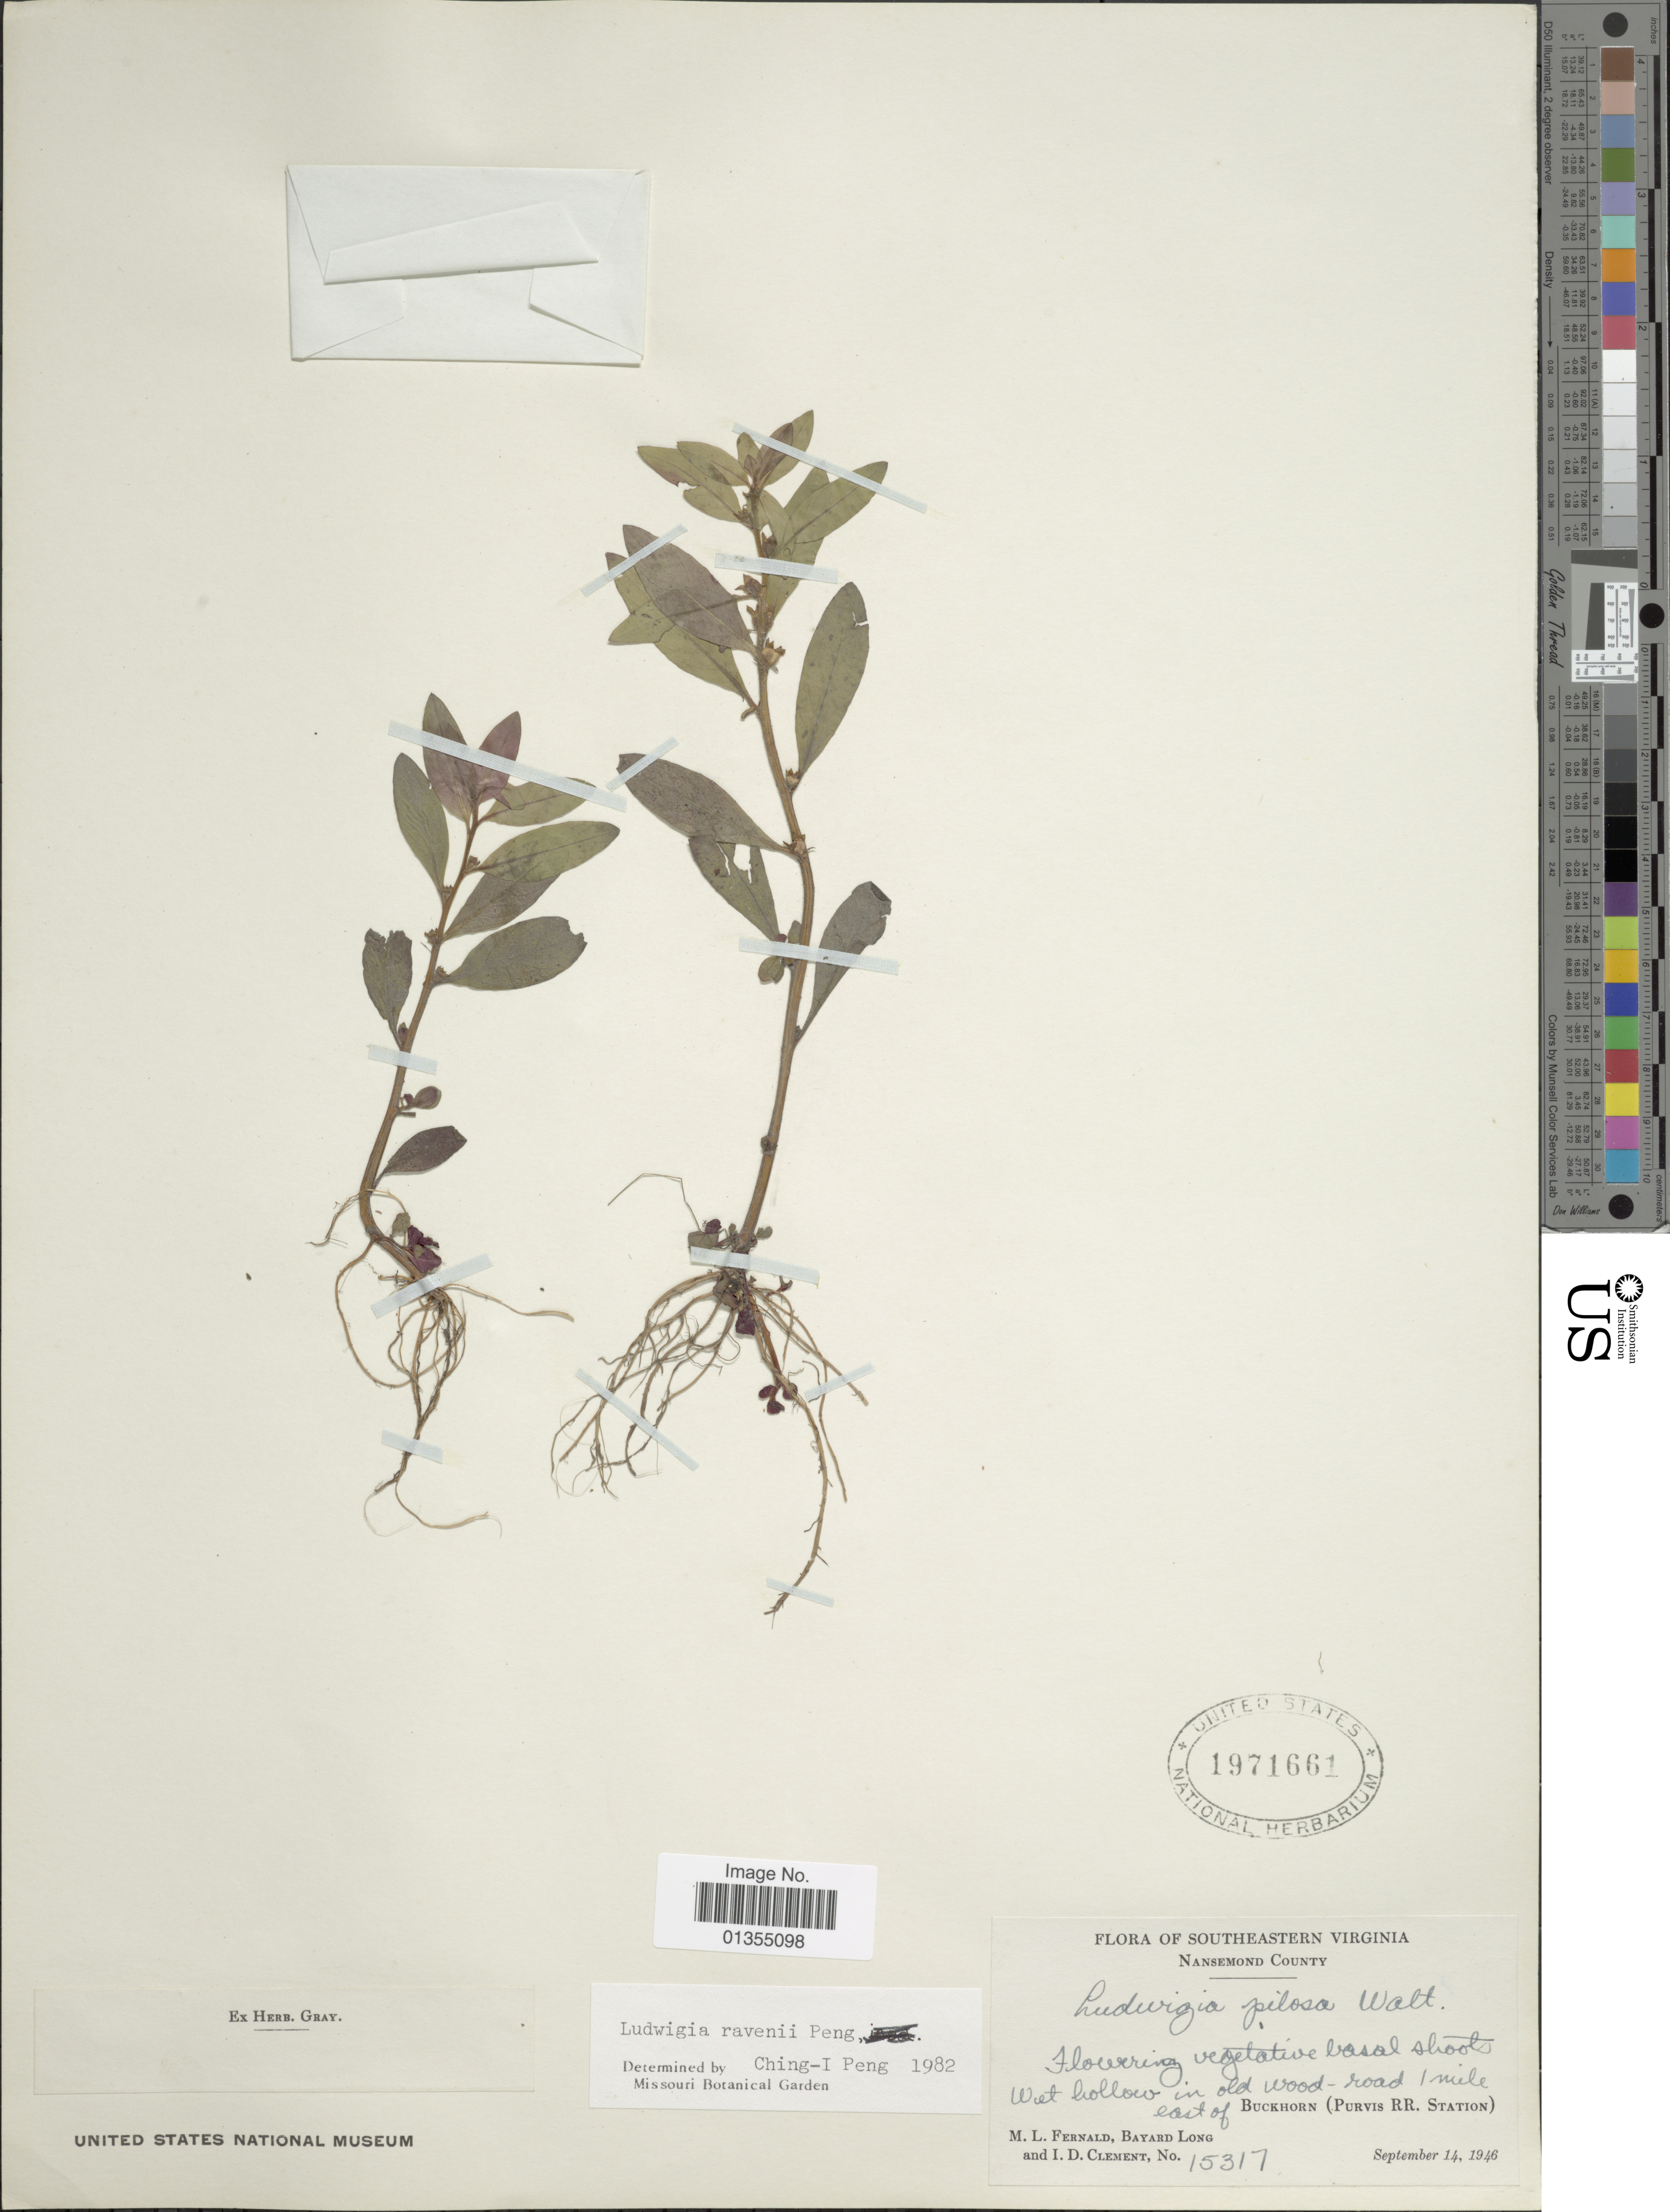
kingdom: Plantae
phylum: Tracheophyta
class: Magnoliopsida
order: Myrtales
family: Onagraceae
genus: Ludwigia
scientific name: Ludwigia ravenii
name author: C.I. Peng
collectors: M. L. Fernald, B. Long & I. Clement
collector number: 15317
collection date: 1946-09-14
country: United States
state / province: Virginia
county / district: City of Suffolk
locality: Southeastern Virginia, Buckhorn (Purvis RR. Station). Nansemond Co. (= historic county name).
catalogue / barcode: US 1971661